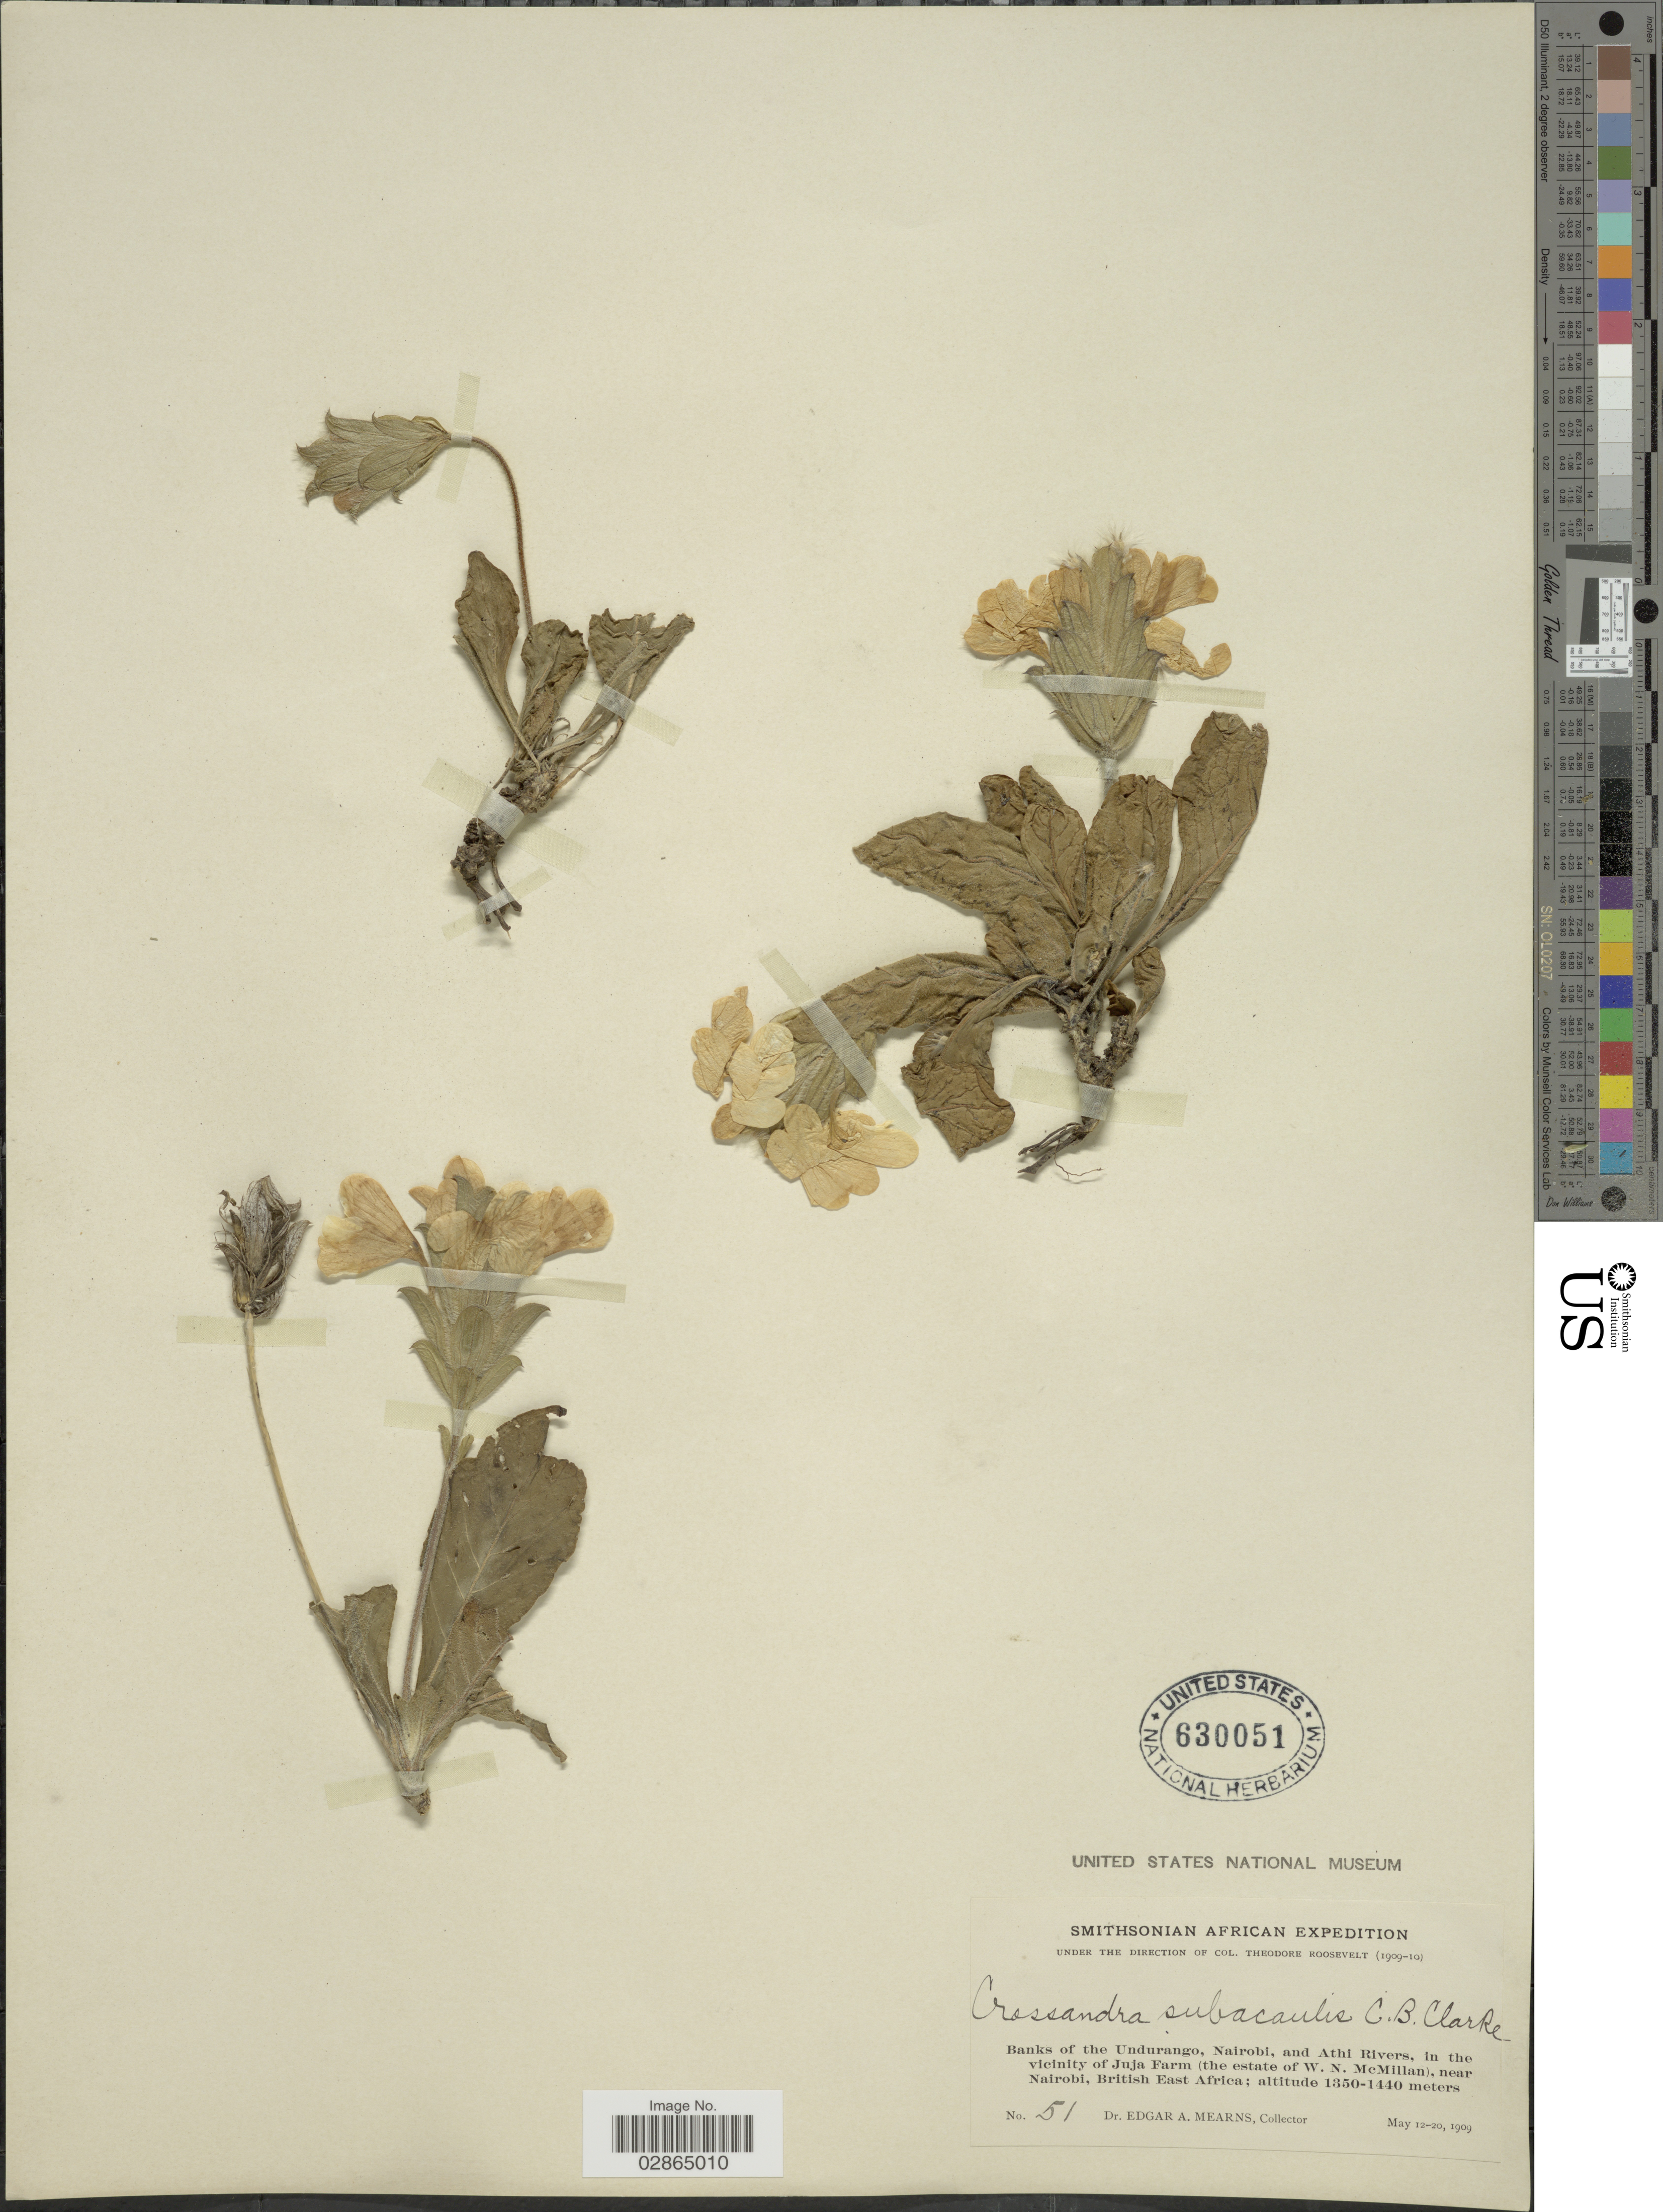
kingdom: Plantae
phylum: Tracheophyta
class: Magnoliopsida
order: Lamiales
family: Acanthaceae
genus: Crossandra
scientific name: Crossandra subacaulis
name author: C.B. Clarke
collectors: E. A. Mearns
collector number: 51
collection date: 1909-05-12/1909-05-20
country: Kenya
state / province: Nairobi Area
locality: Banks of the Undurango, Nairobi, and Athi Rivers, in the vicinity of Juja Farm (the estate of W. N. McMillan), near Nairobi, British East Africa.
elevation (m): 1350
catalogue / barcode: US 630051